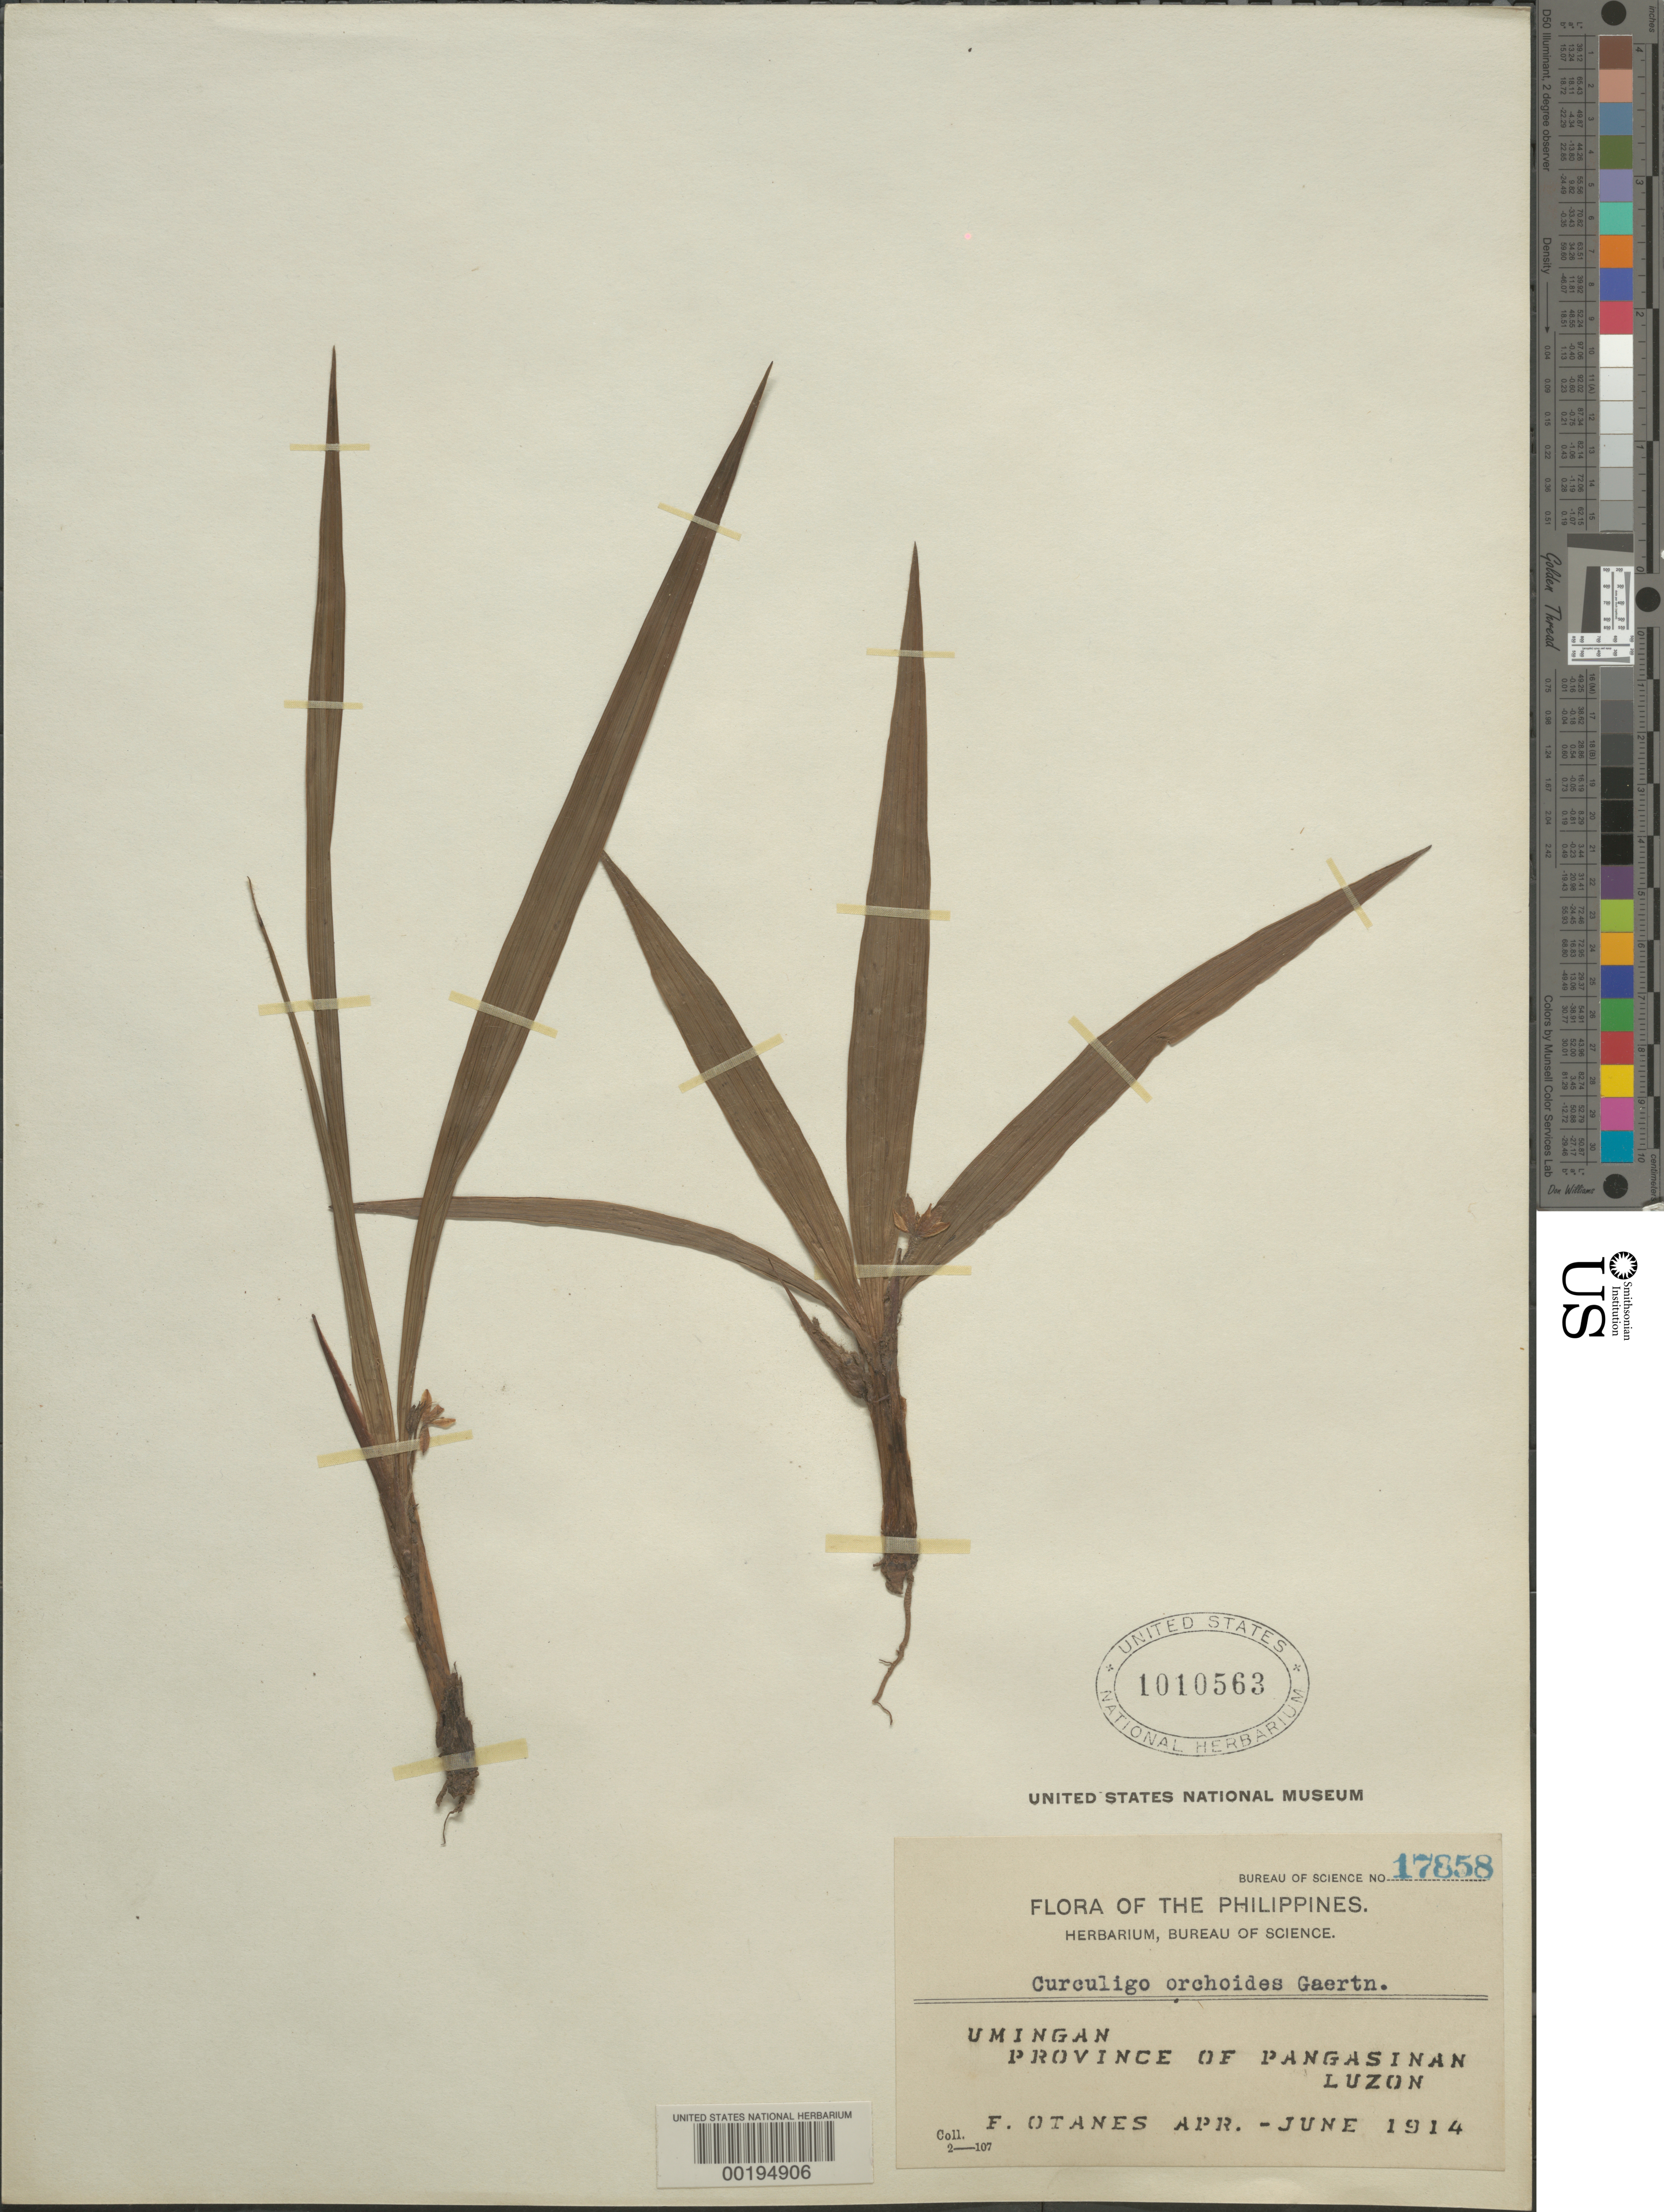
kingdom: Plantae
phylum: Tracheophyta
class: Liliopsida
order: Asparagales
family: Hypoxidaceae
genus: Curculigo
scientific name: Curculigo orchioides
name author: Gaertn.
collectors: F. Q. Otanes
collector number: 17858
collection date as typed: Jun 1914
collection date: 1914-06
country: Philippines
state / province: Ilocos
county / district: Pangasinan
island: Luzon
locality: Umingan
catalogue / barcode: US 1010563